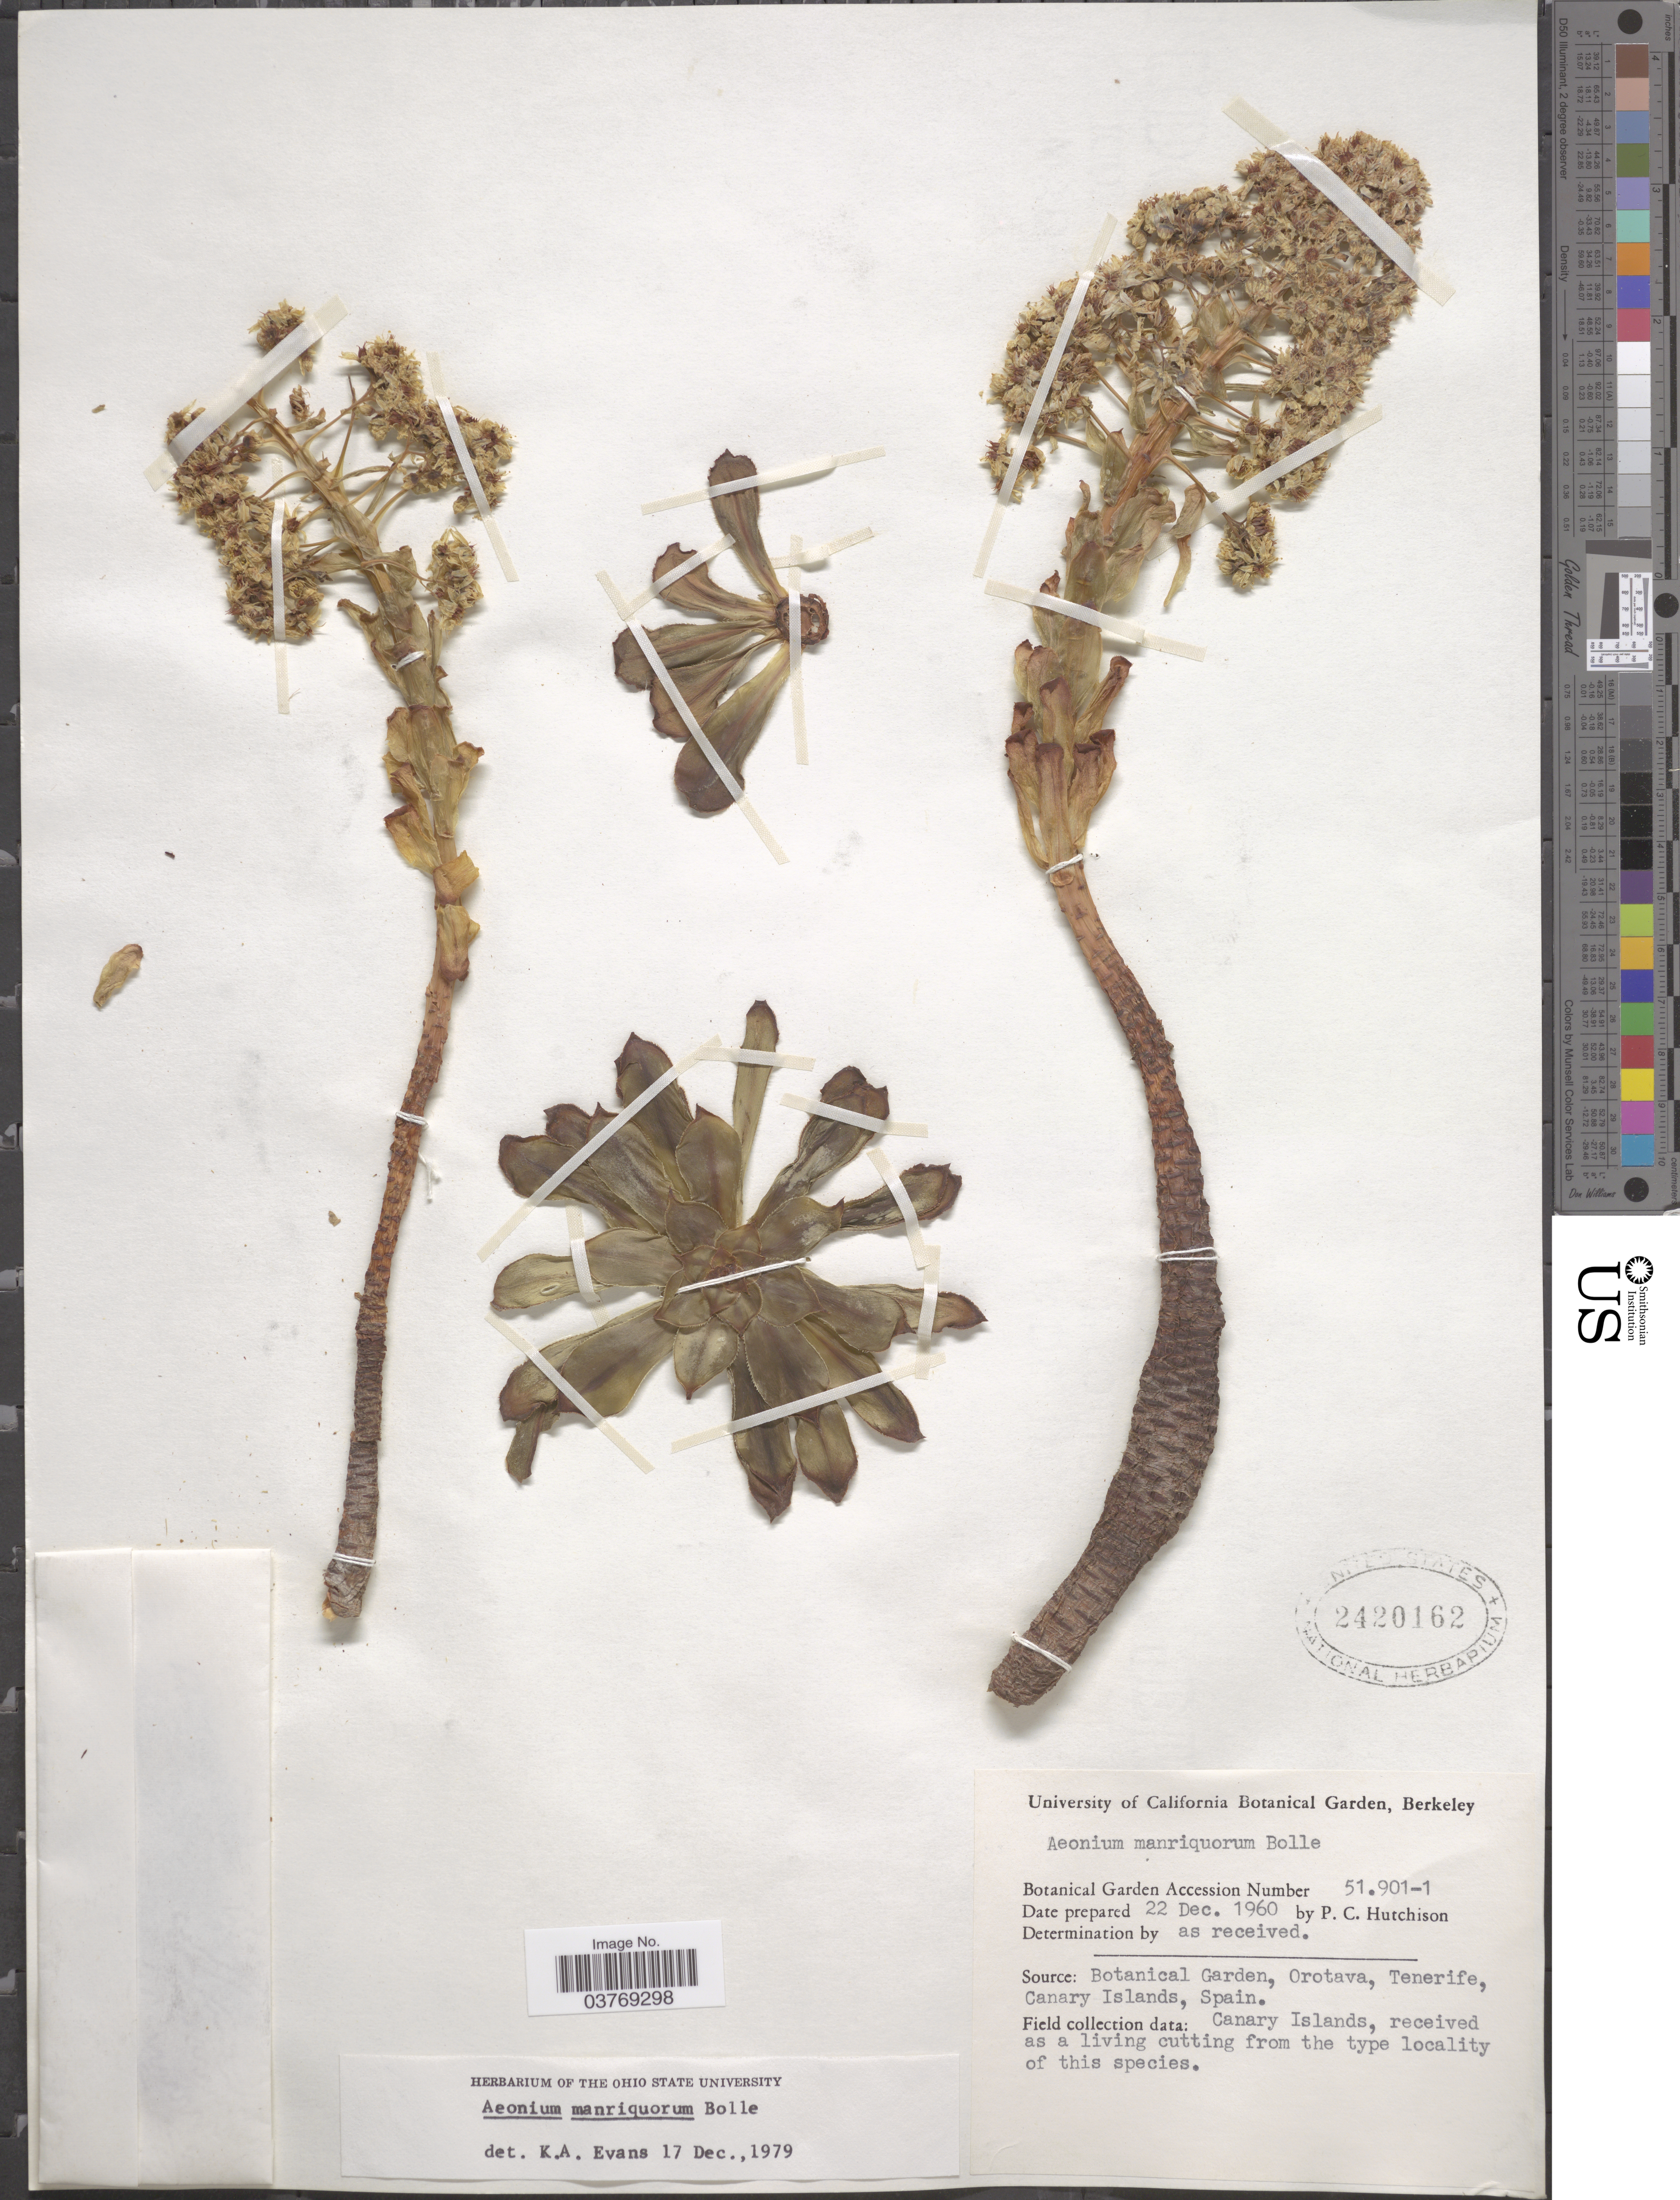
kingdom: Plantae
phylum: Tracheophyta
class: Magnoliopsida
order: Saxifragales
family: Crassulaceae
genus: Aeonium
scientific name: Aeonium manriqueorum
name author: Bolle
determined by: Evans, K.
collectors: P. C. Hutchison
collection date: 1960-12-22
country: United States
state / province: California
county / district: Alameda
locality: University of California Botanical Garden, Berkeley.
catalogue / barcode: US 2420162